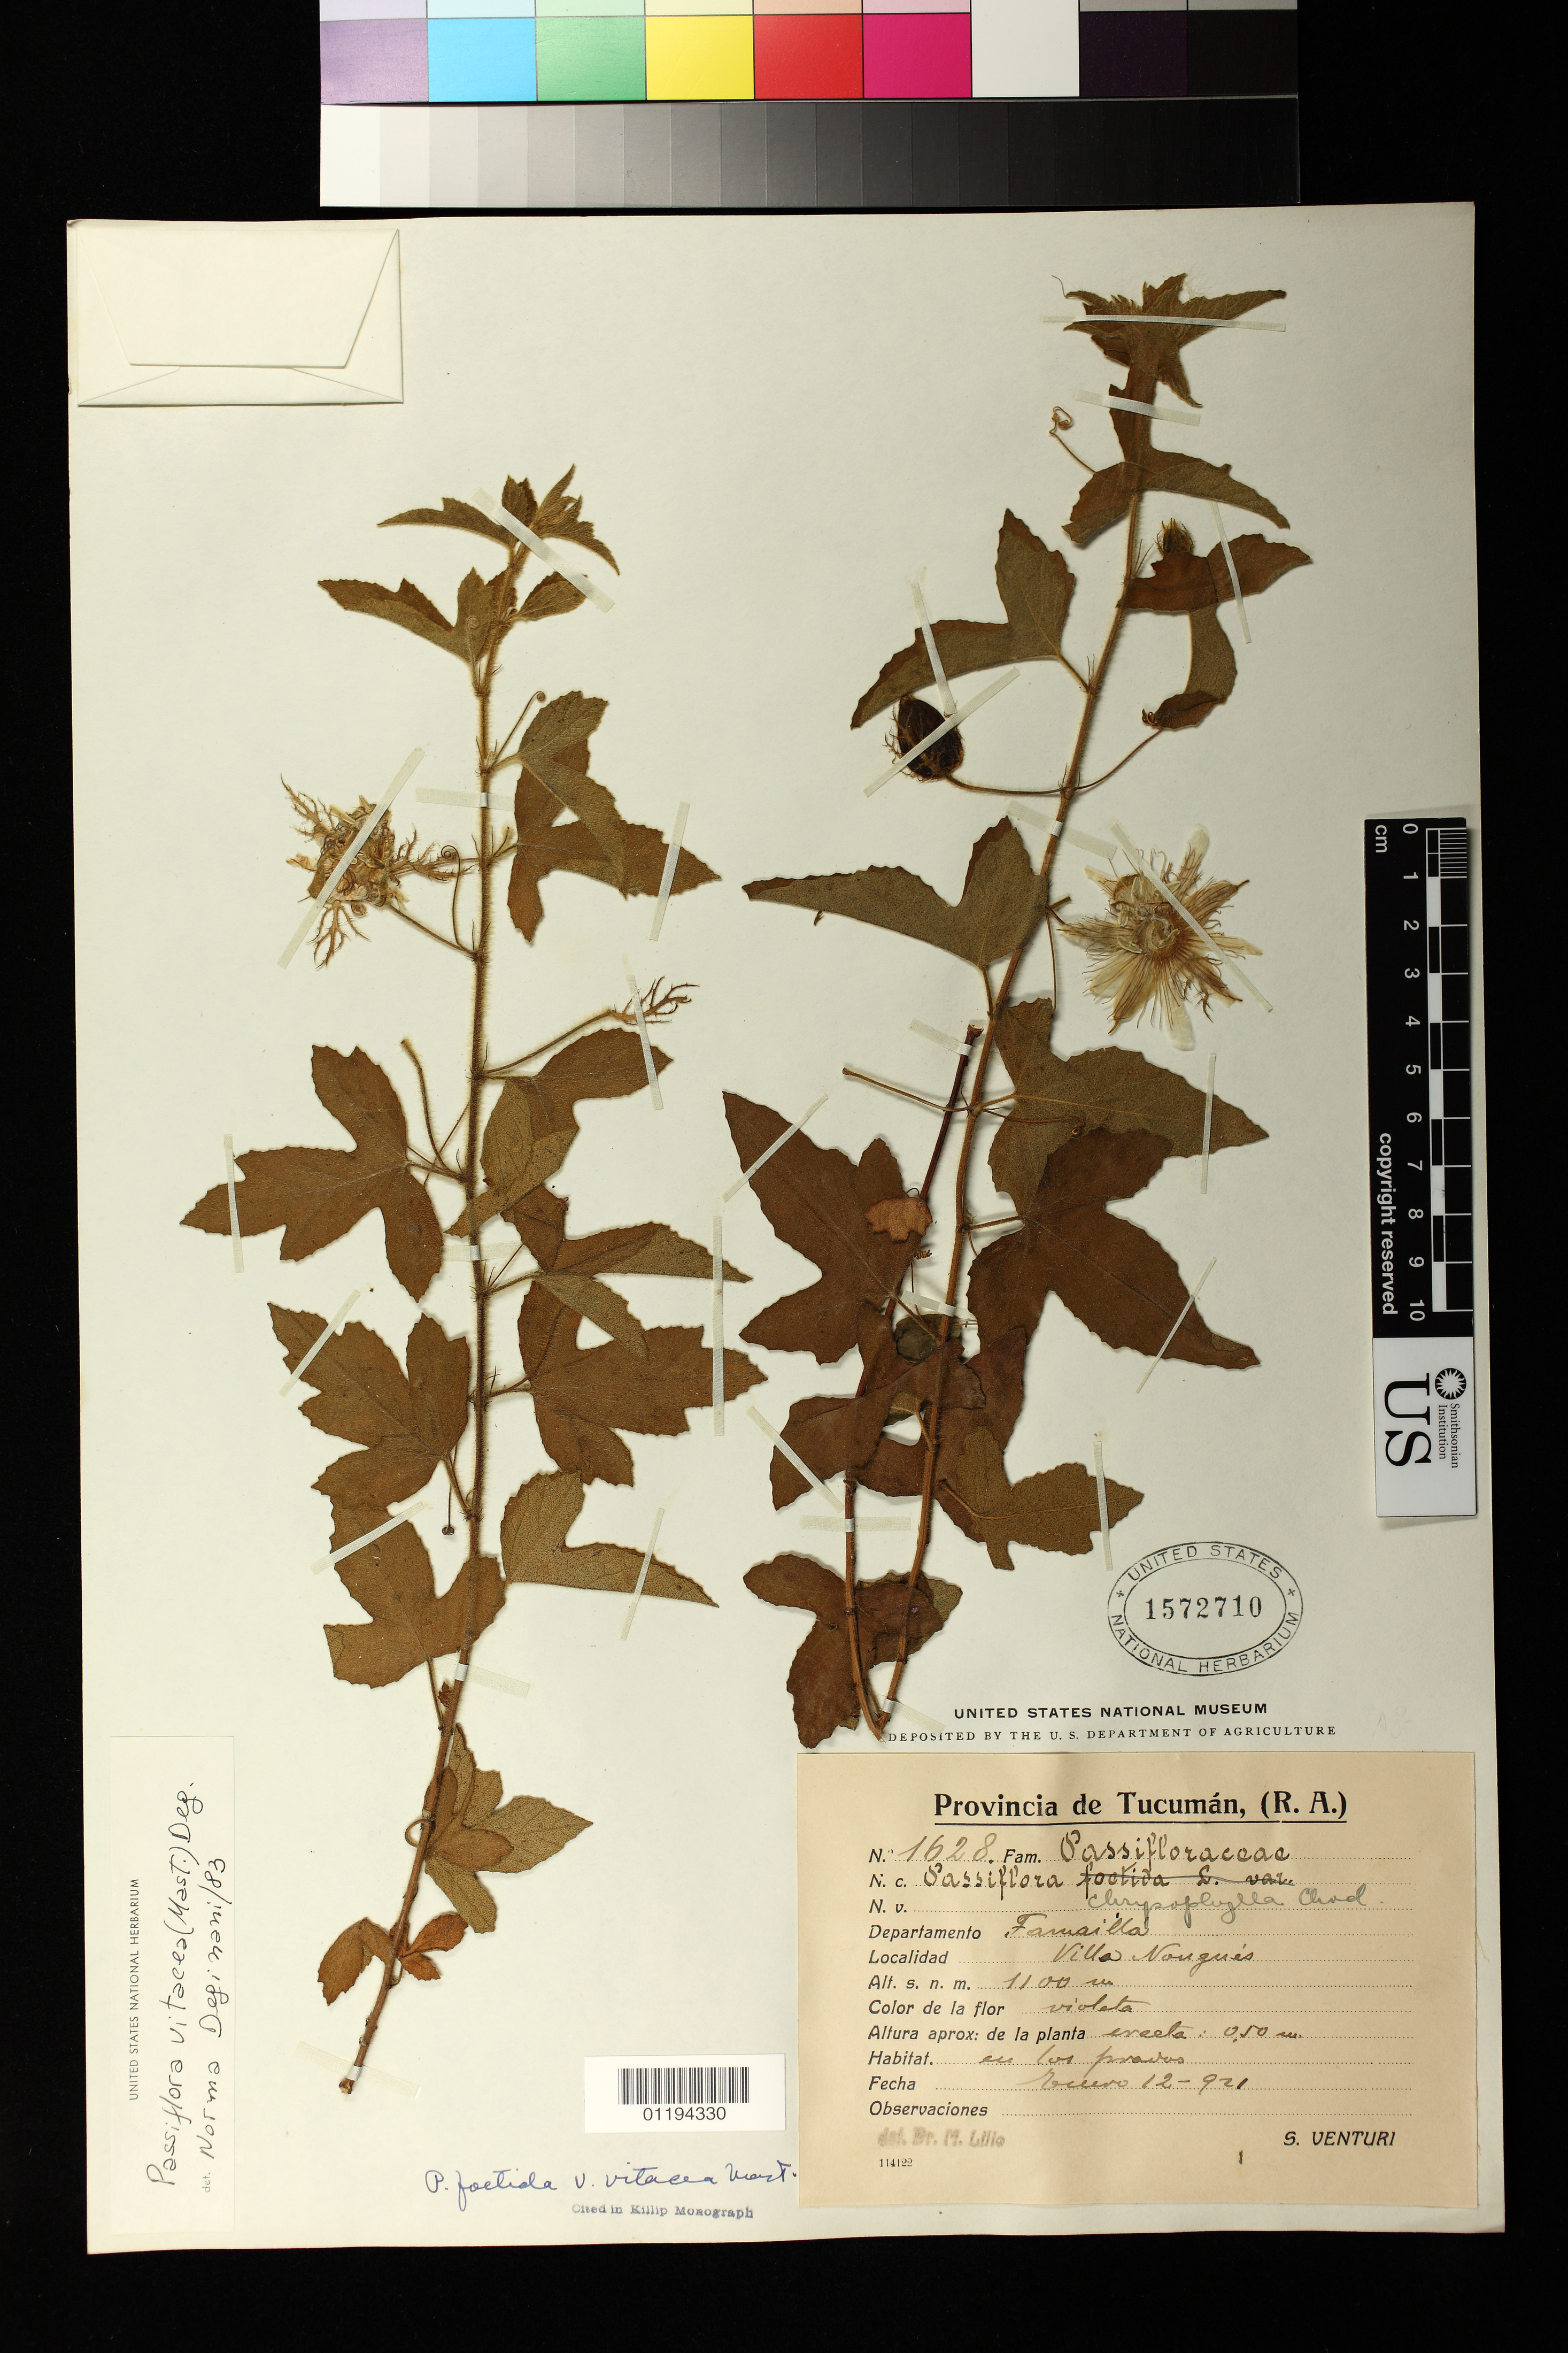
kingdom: Plantae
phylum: Tracheophyta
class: Magnoliopsida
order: Malpighiales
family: Passifloraceae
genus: Passiflora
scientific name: Passiflora chrysophylla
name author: Chodat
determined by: Svoboda, H. T.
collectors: S. Venturi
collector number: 1628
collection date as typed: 12 Jan 1921 or 01 Dec 1921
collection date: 1921-01-12 or 1921-12-01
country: Argentina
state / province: Tucumán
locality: Villa Nougues, Famailla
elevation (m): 1100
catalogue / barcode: US 1572710